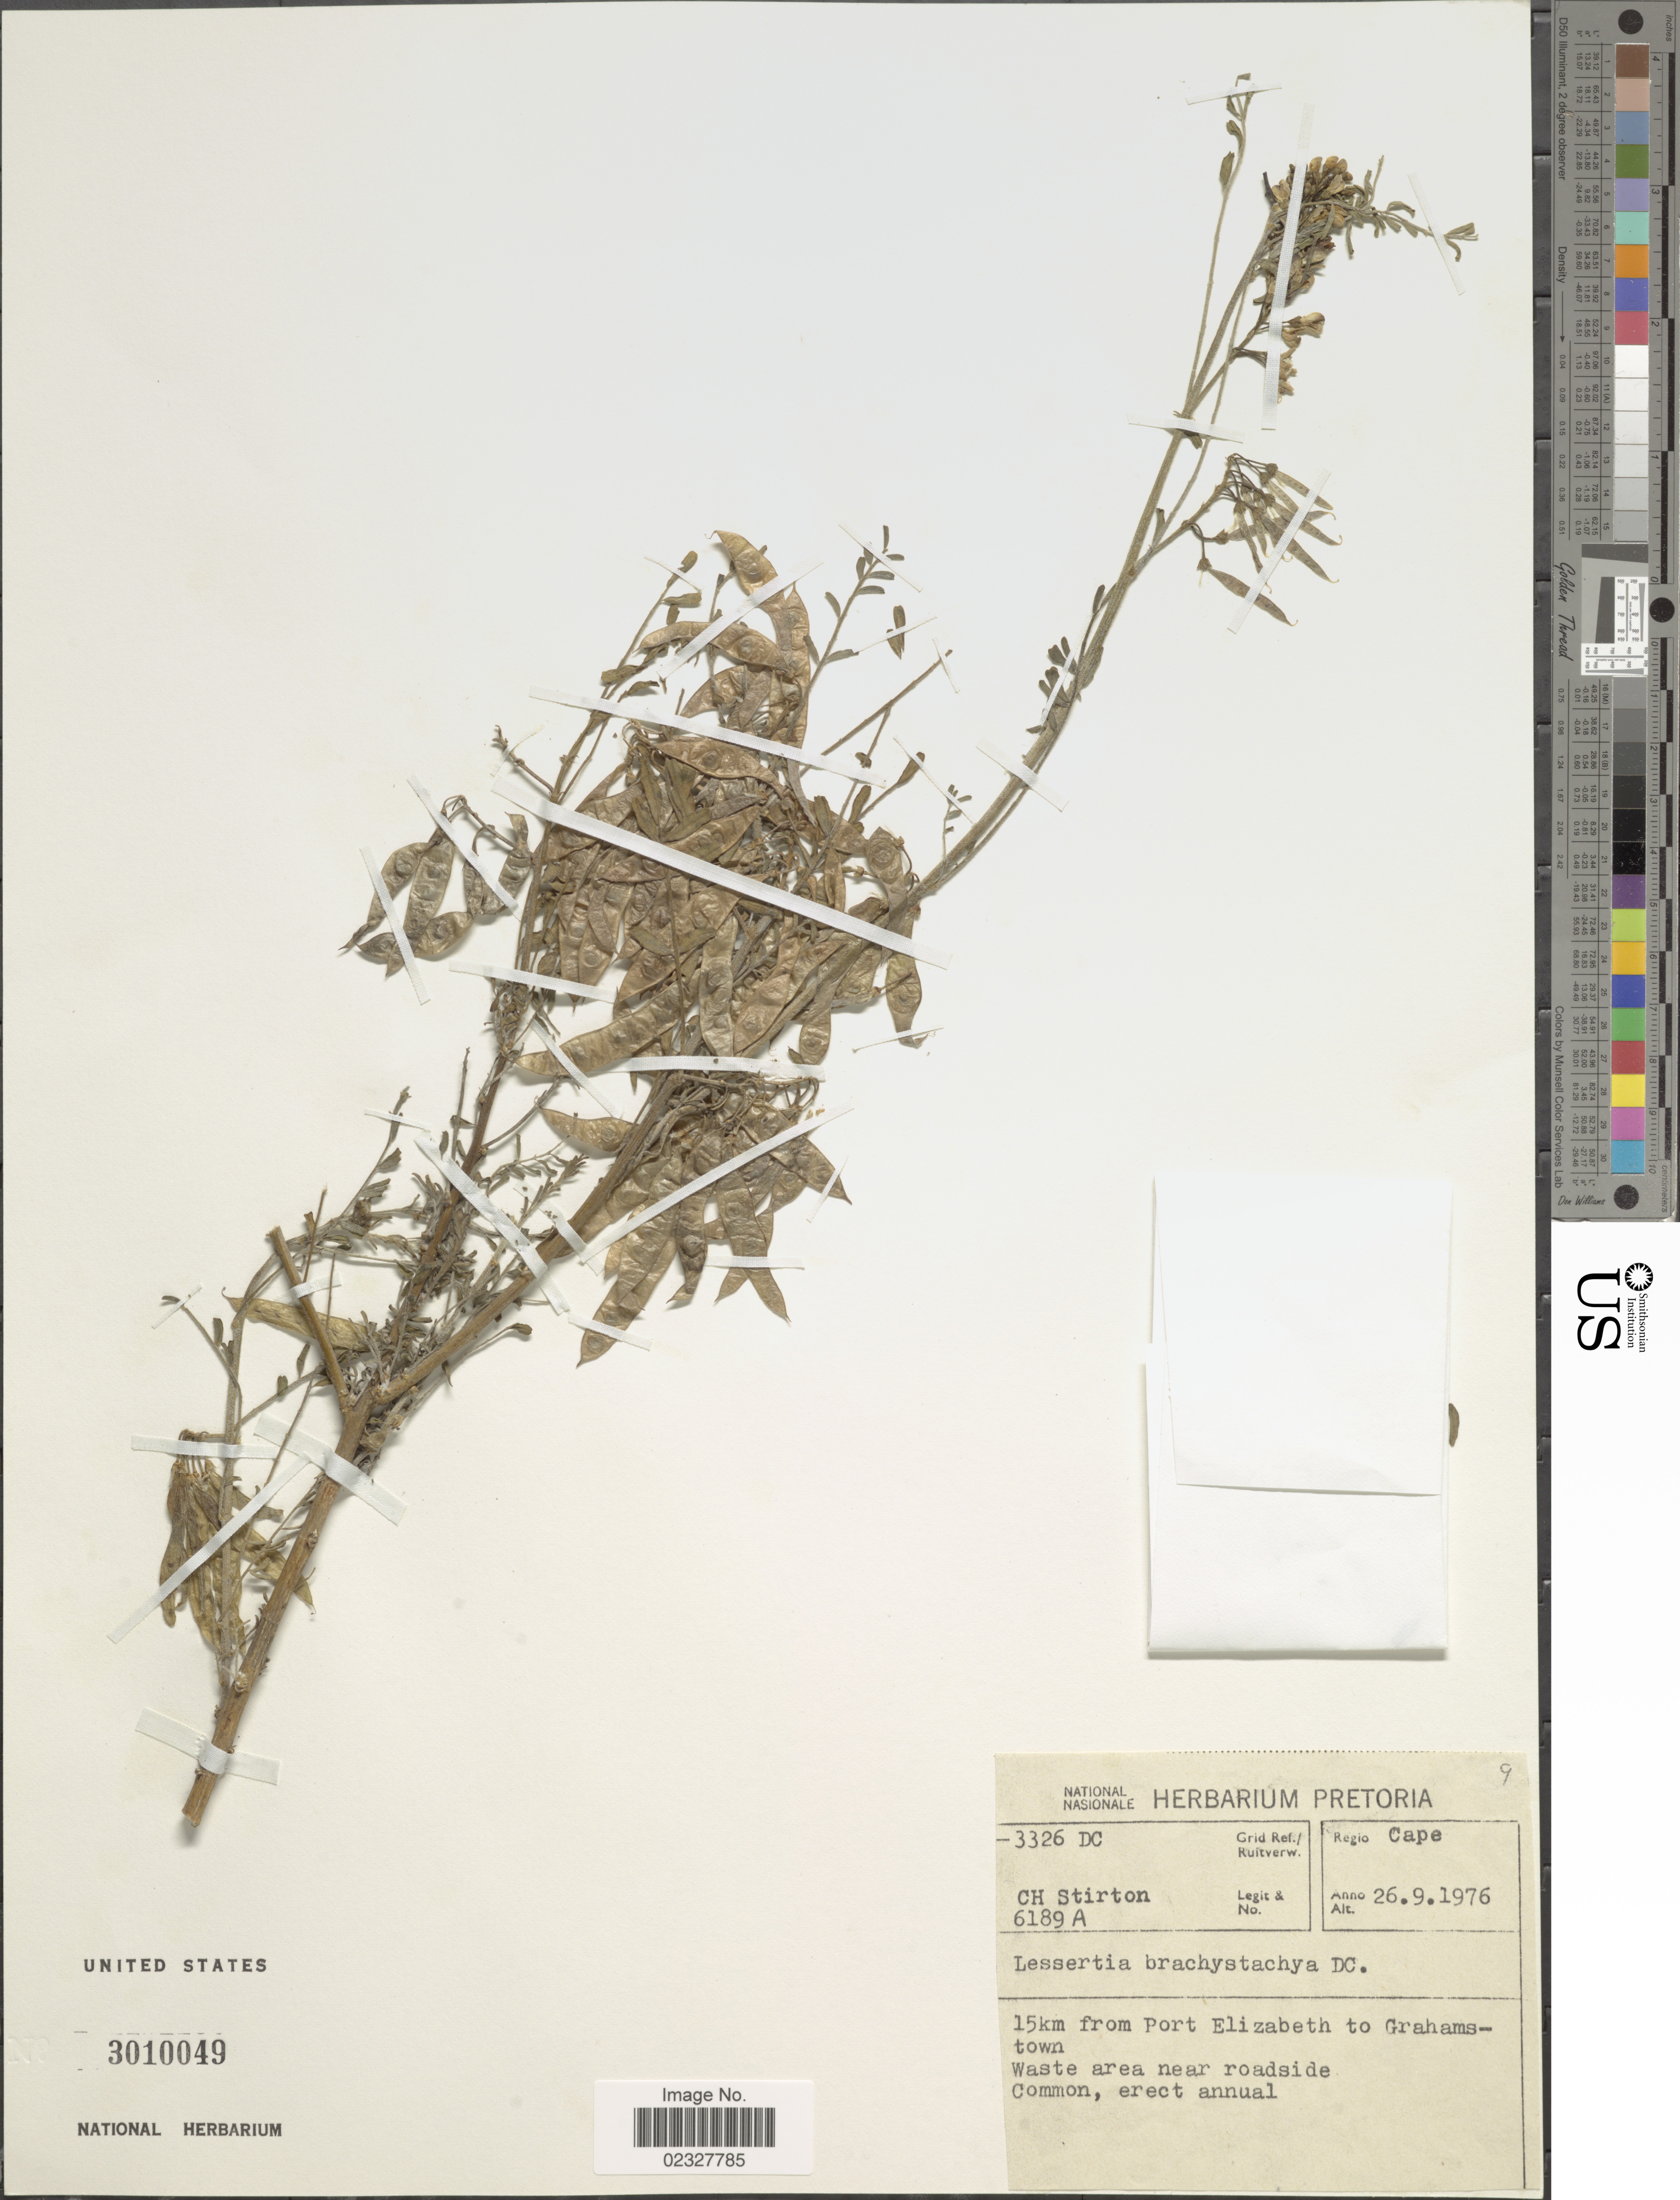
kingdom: Plantae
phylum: Tracheophyta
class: Magnoliopsida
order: Fabales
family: Fabaceae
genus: Lessertia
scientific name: Lessertia brachystachya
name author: DC.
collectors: C. H. Stirton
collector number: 6189A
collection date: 1976-09-26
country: South Africa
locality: Regio Cape. 15 km from Port Elizabeth to Grahamstown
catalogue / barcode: US 3010049